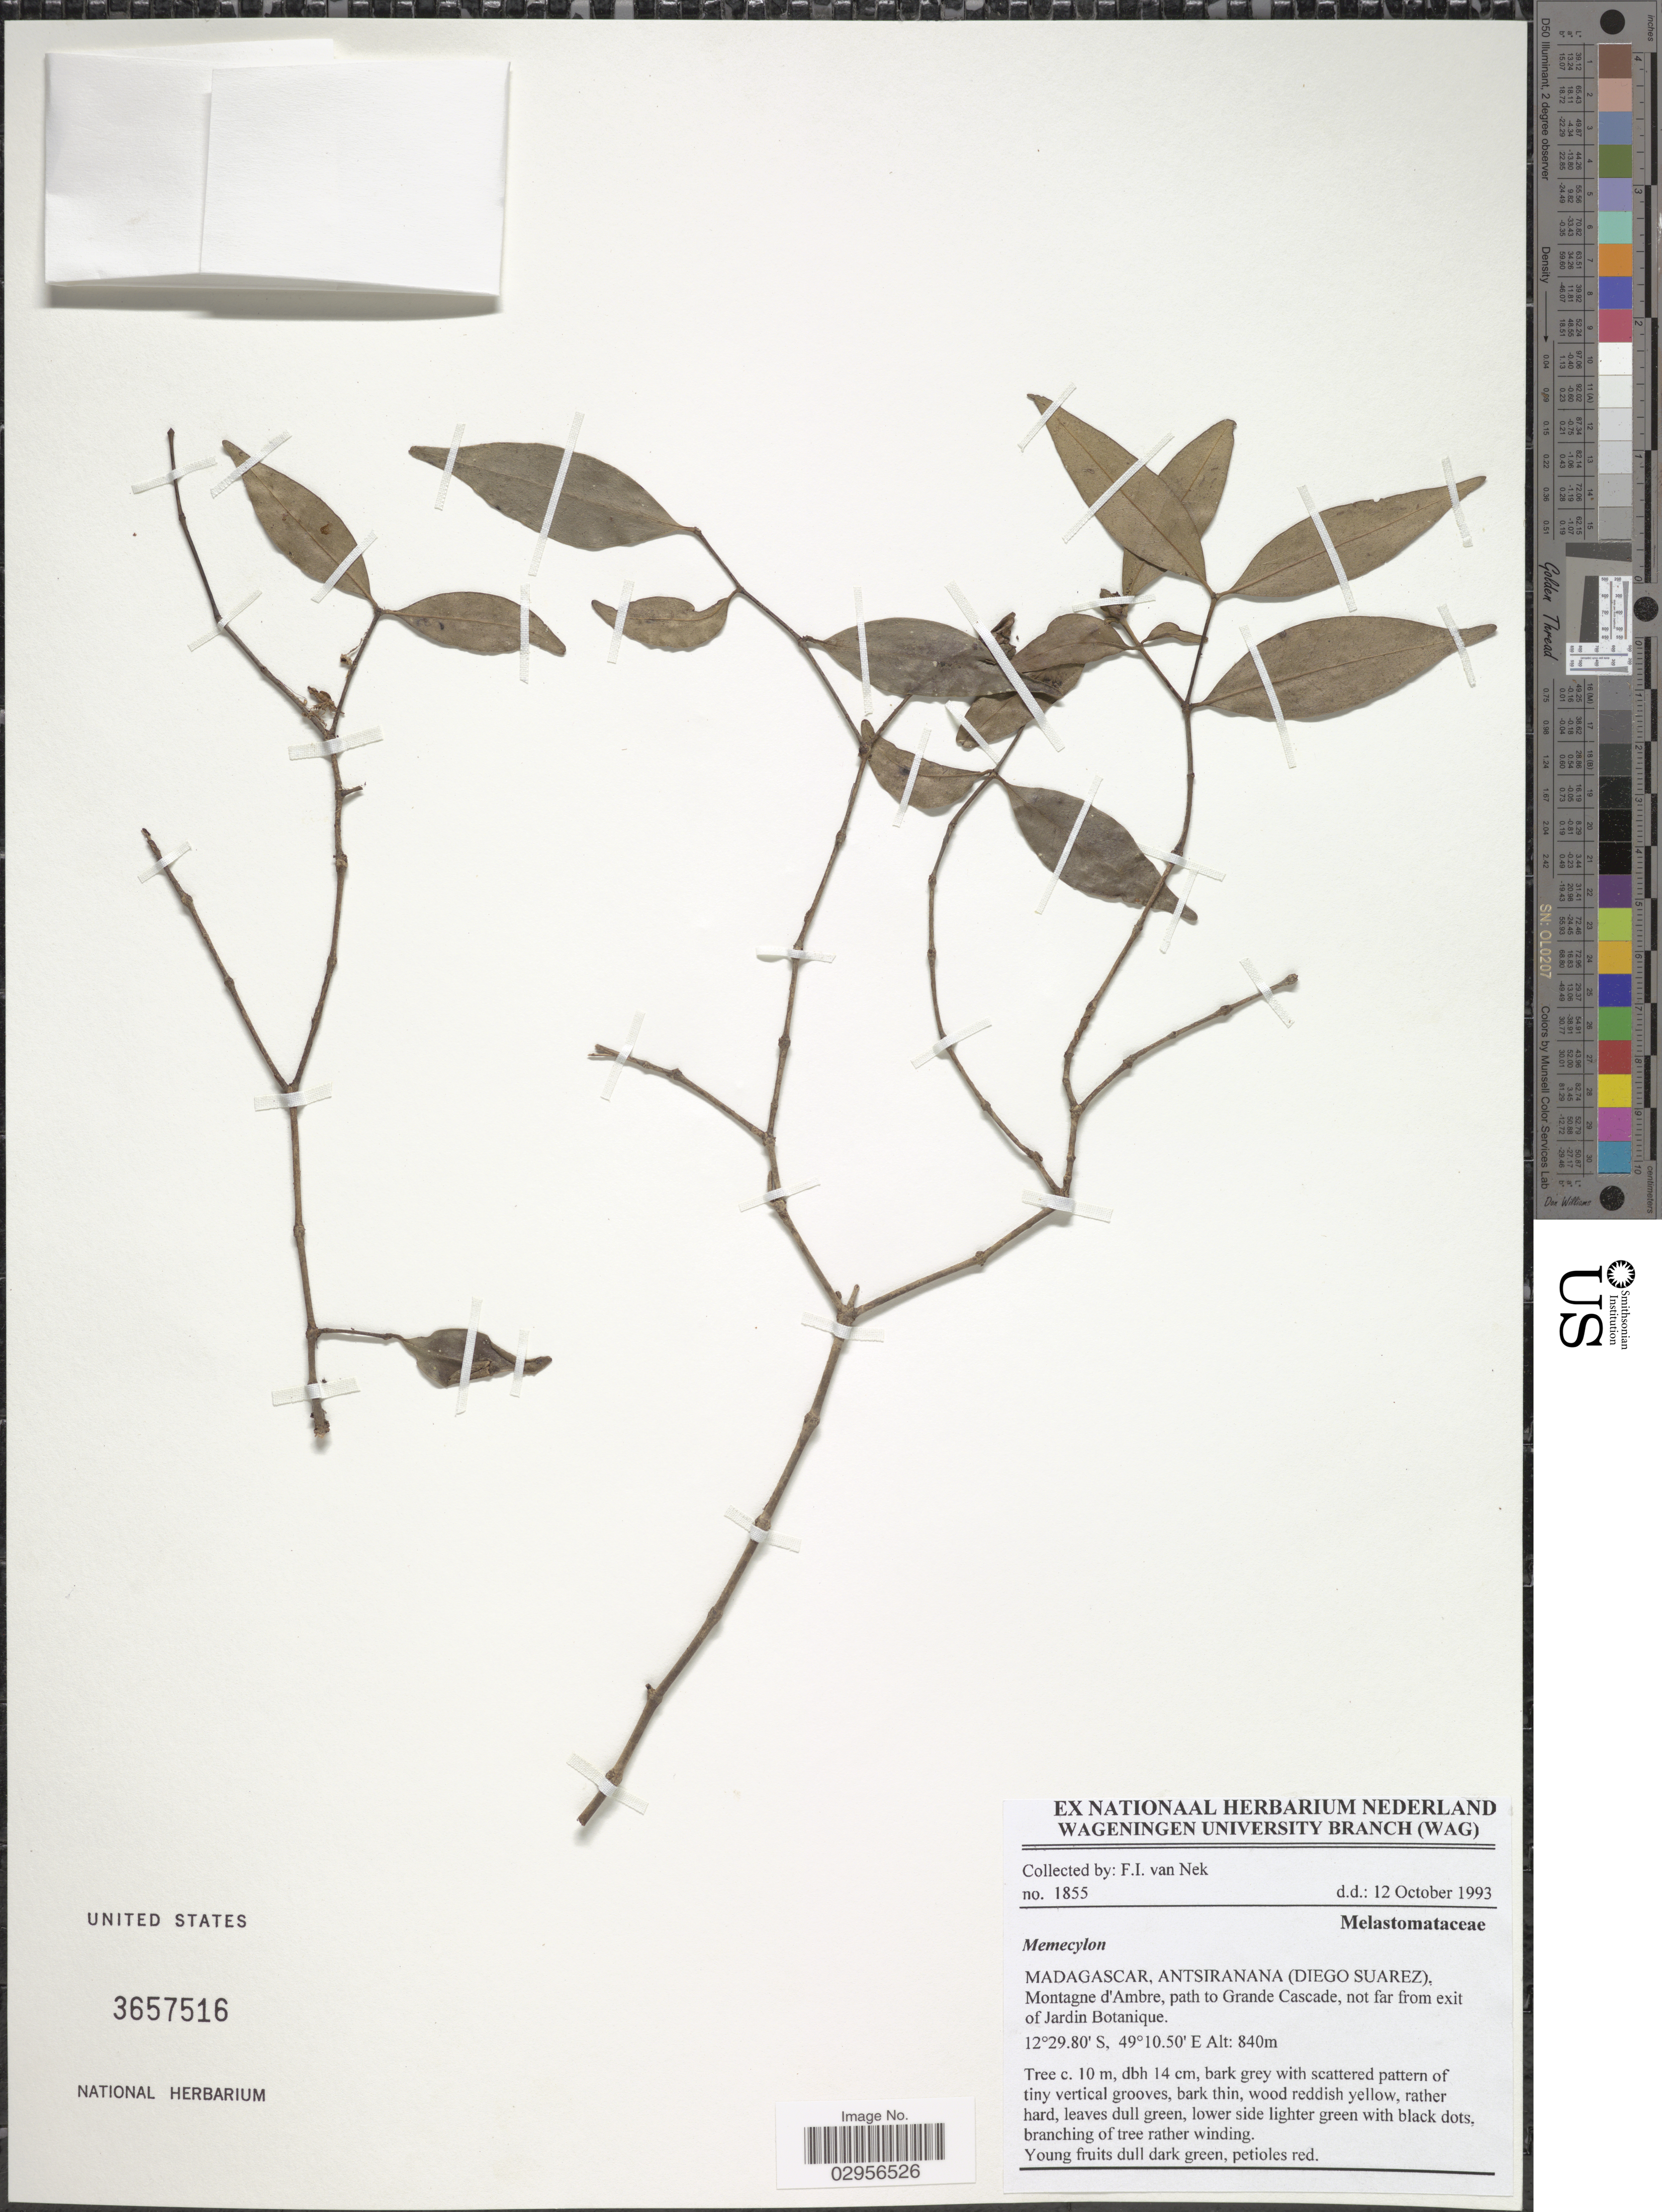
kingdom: Plantae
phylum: Tracheophyta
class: Magnoliopsida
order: Myrtales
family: Melastomataceae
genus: Memecylon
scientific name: Memecylon sp.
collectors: F. van Nek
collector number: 1855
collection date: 1993-10-12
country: Madagascar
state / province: Diana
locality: (Diego Suarez), Montagne d'Ambre, path to Grande Cascade, not far from exit of Jardin Botanique.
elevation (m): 840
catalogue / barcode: US 3657516